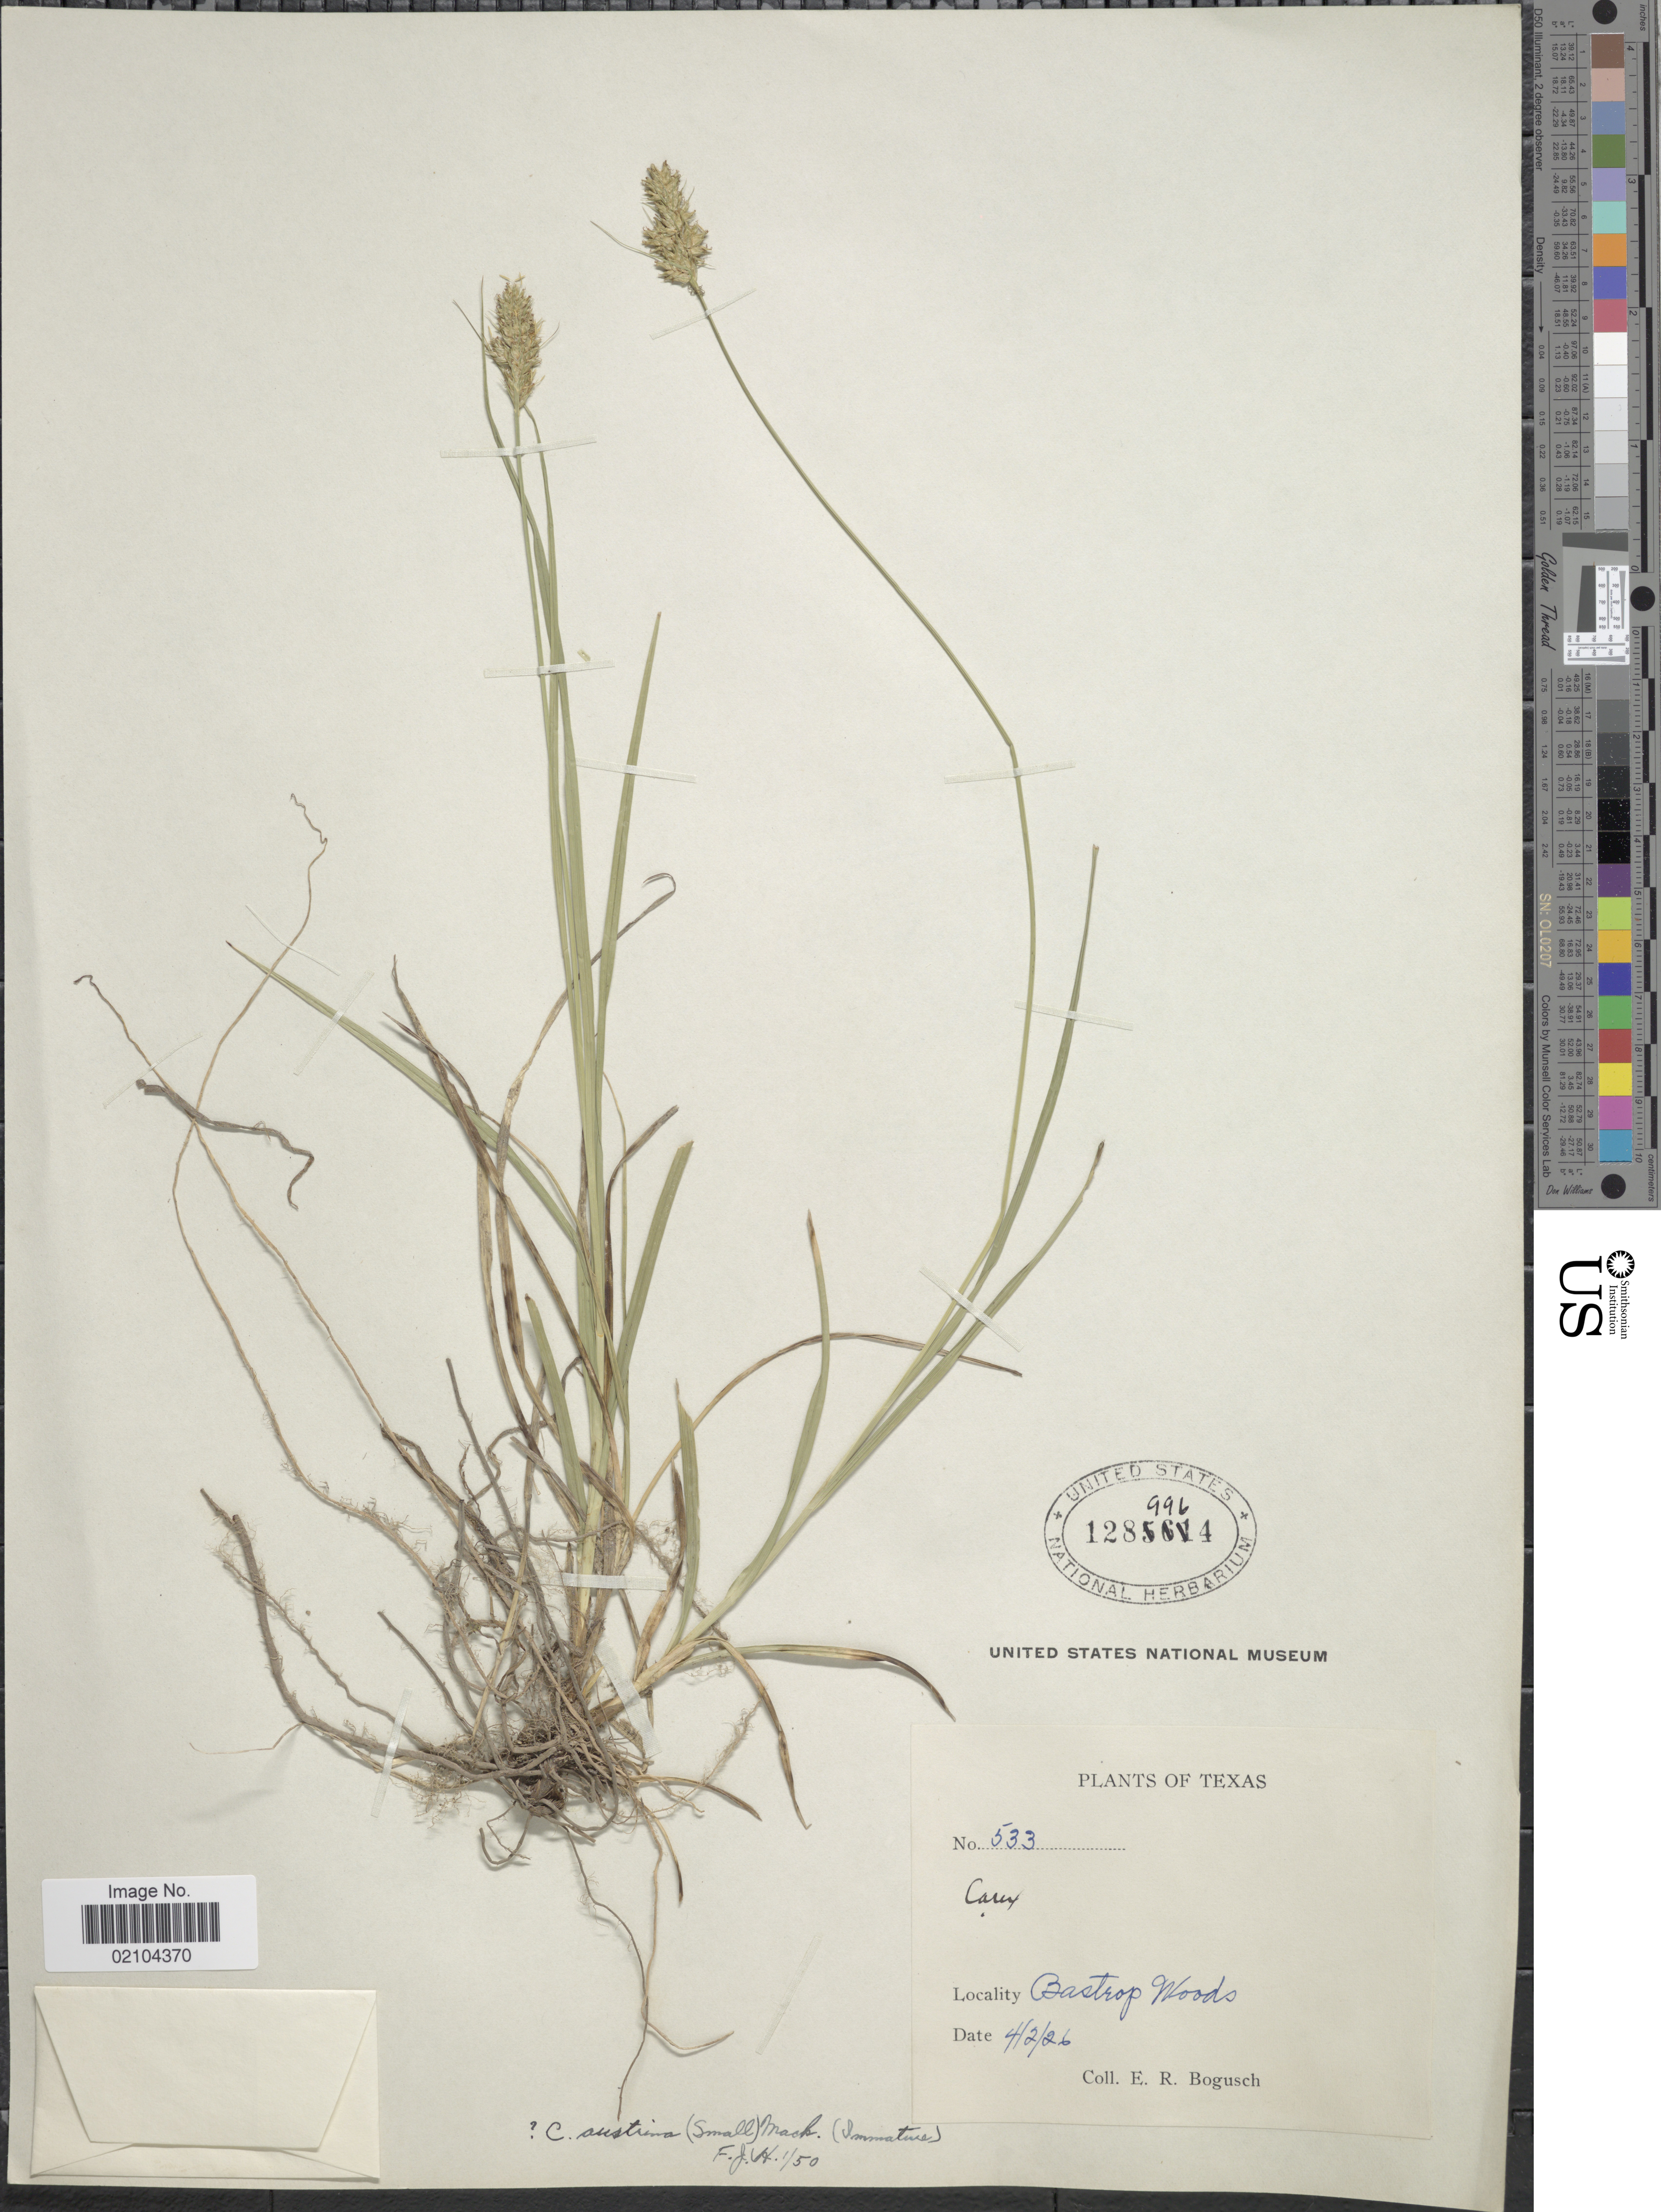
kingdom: Plantae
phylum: Tracheophyta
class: Liliopsida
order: Poales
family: Cyperaceae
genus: Carex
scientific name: Carex austrina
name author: Mack.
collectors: E. Bogusch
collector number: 533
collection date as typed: Transcribed d/m/y: 2/4/26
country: United States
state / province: Texas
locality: Bastrop Woods.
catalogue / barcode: US 1289964